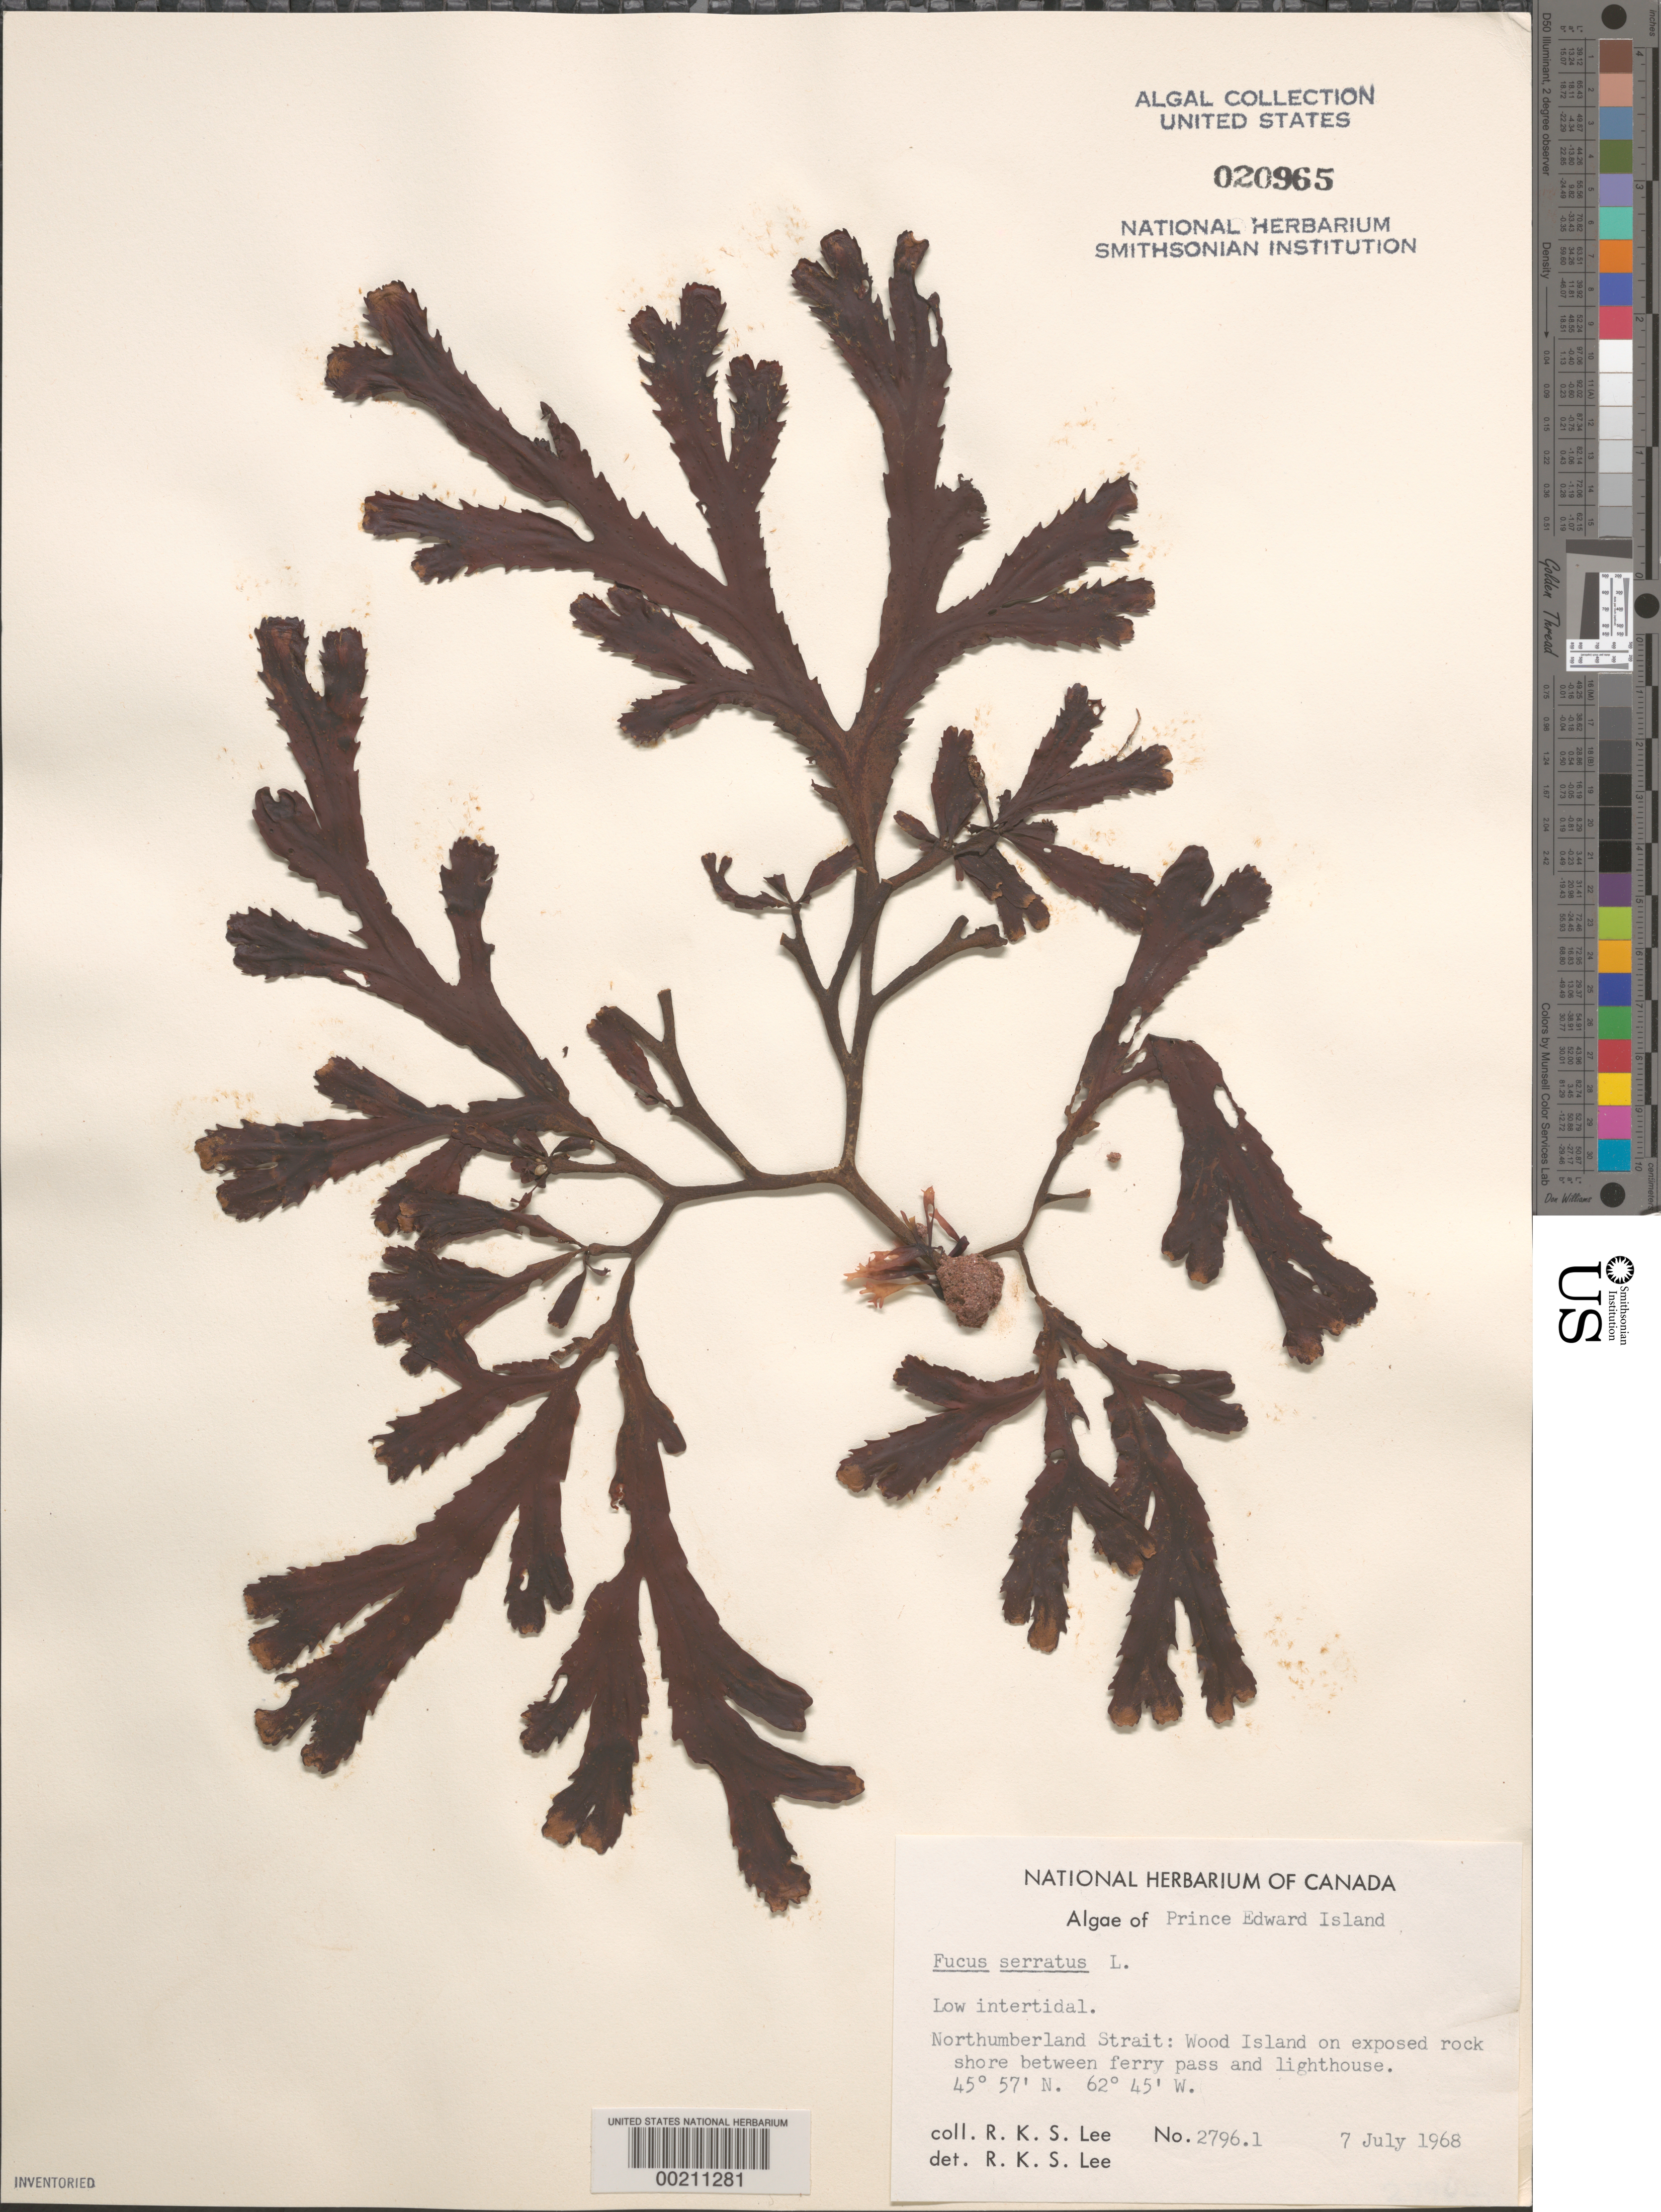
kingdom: Chromista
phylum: Ochrophyta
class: Phaeophyceae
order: Fucales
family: Fucaceae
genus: Fucus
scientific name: Fucus serratus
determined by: Lee, R. K. S.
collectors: R. Lee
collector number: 2796.1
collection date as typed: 07 Jul 1968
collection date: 1968-07-07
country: Canada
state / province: Prince Edward Island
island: Wood Island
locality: Northumberland Strait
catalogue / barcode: US 20965